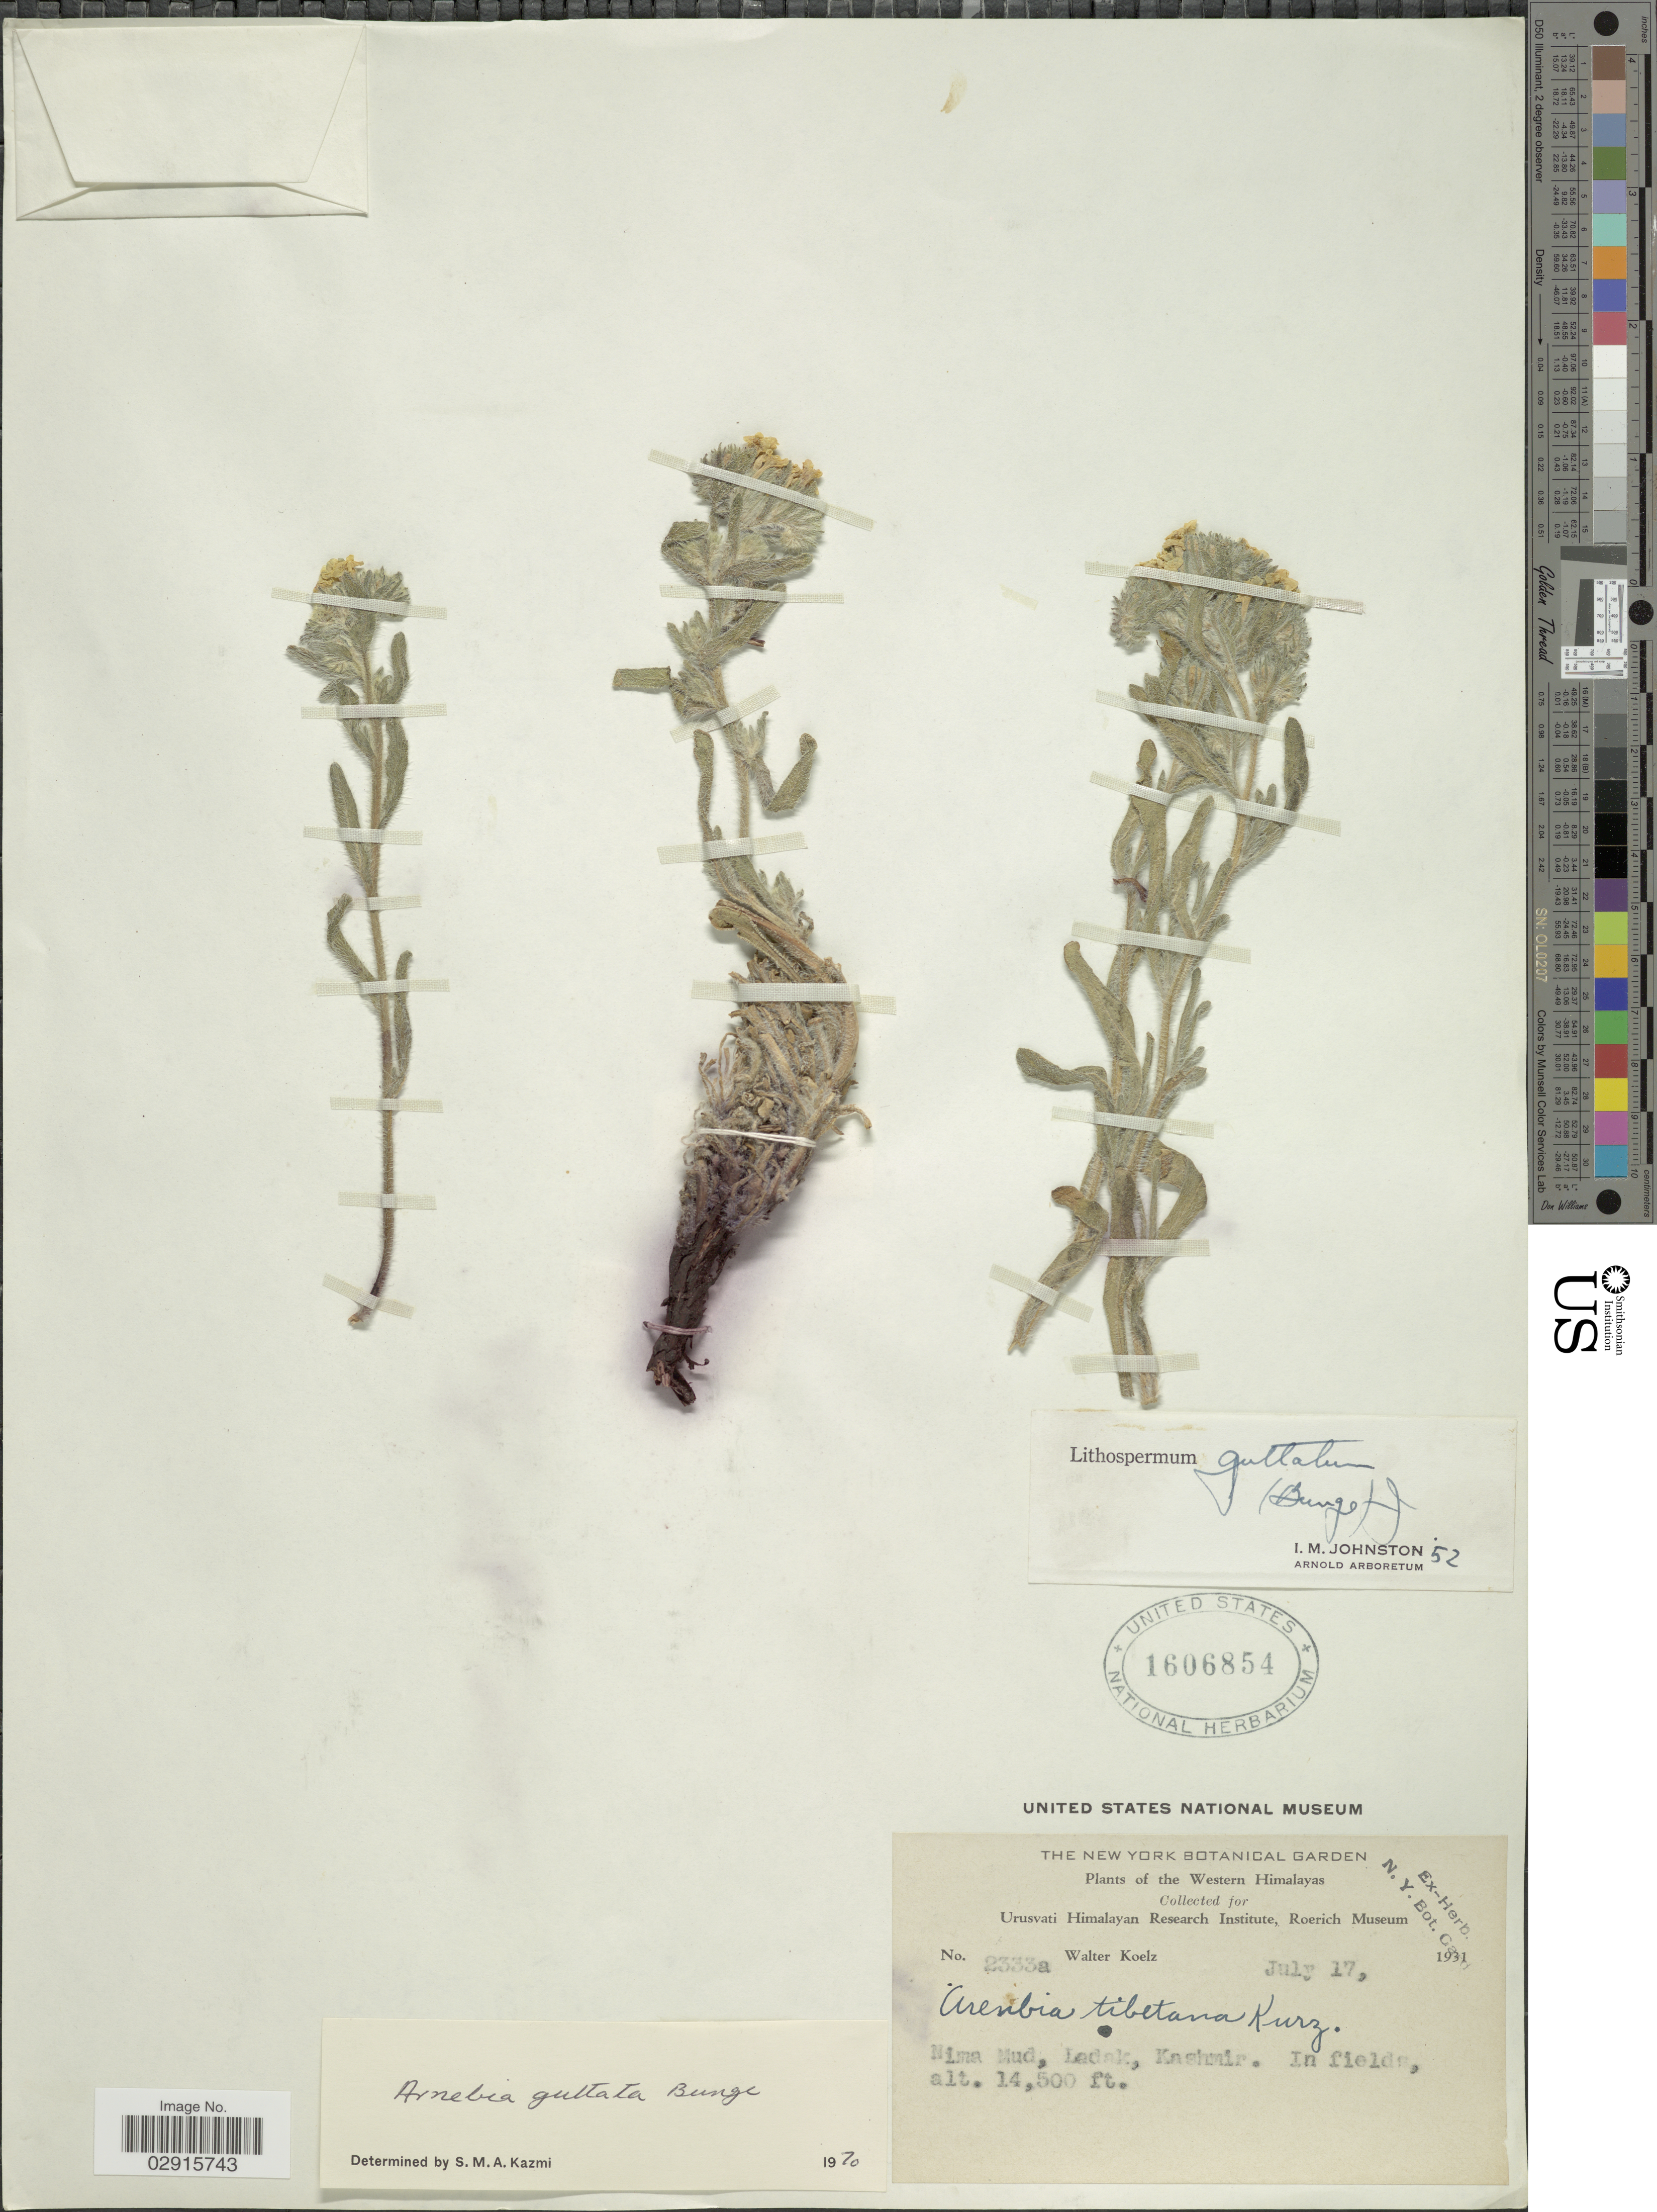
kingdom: Plantae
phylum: Tracheophyta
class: Magnoliopsida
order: Boraginales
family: Boraginaceae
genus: Arnebia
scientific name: Arnebia guttata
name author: Bunge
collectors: W. N. Koelz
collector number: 2333a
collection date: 1931-07-17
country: India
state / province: Ladakh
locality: Western Himalayas. Nima Mud, Ladak, Kashmir.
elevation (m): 4420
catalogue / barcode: US 1606854